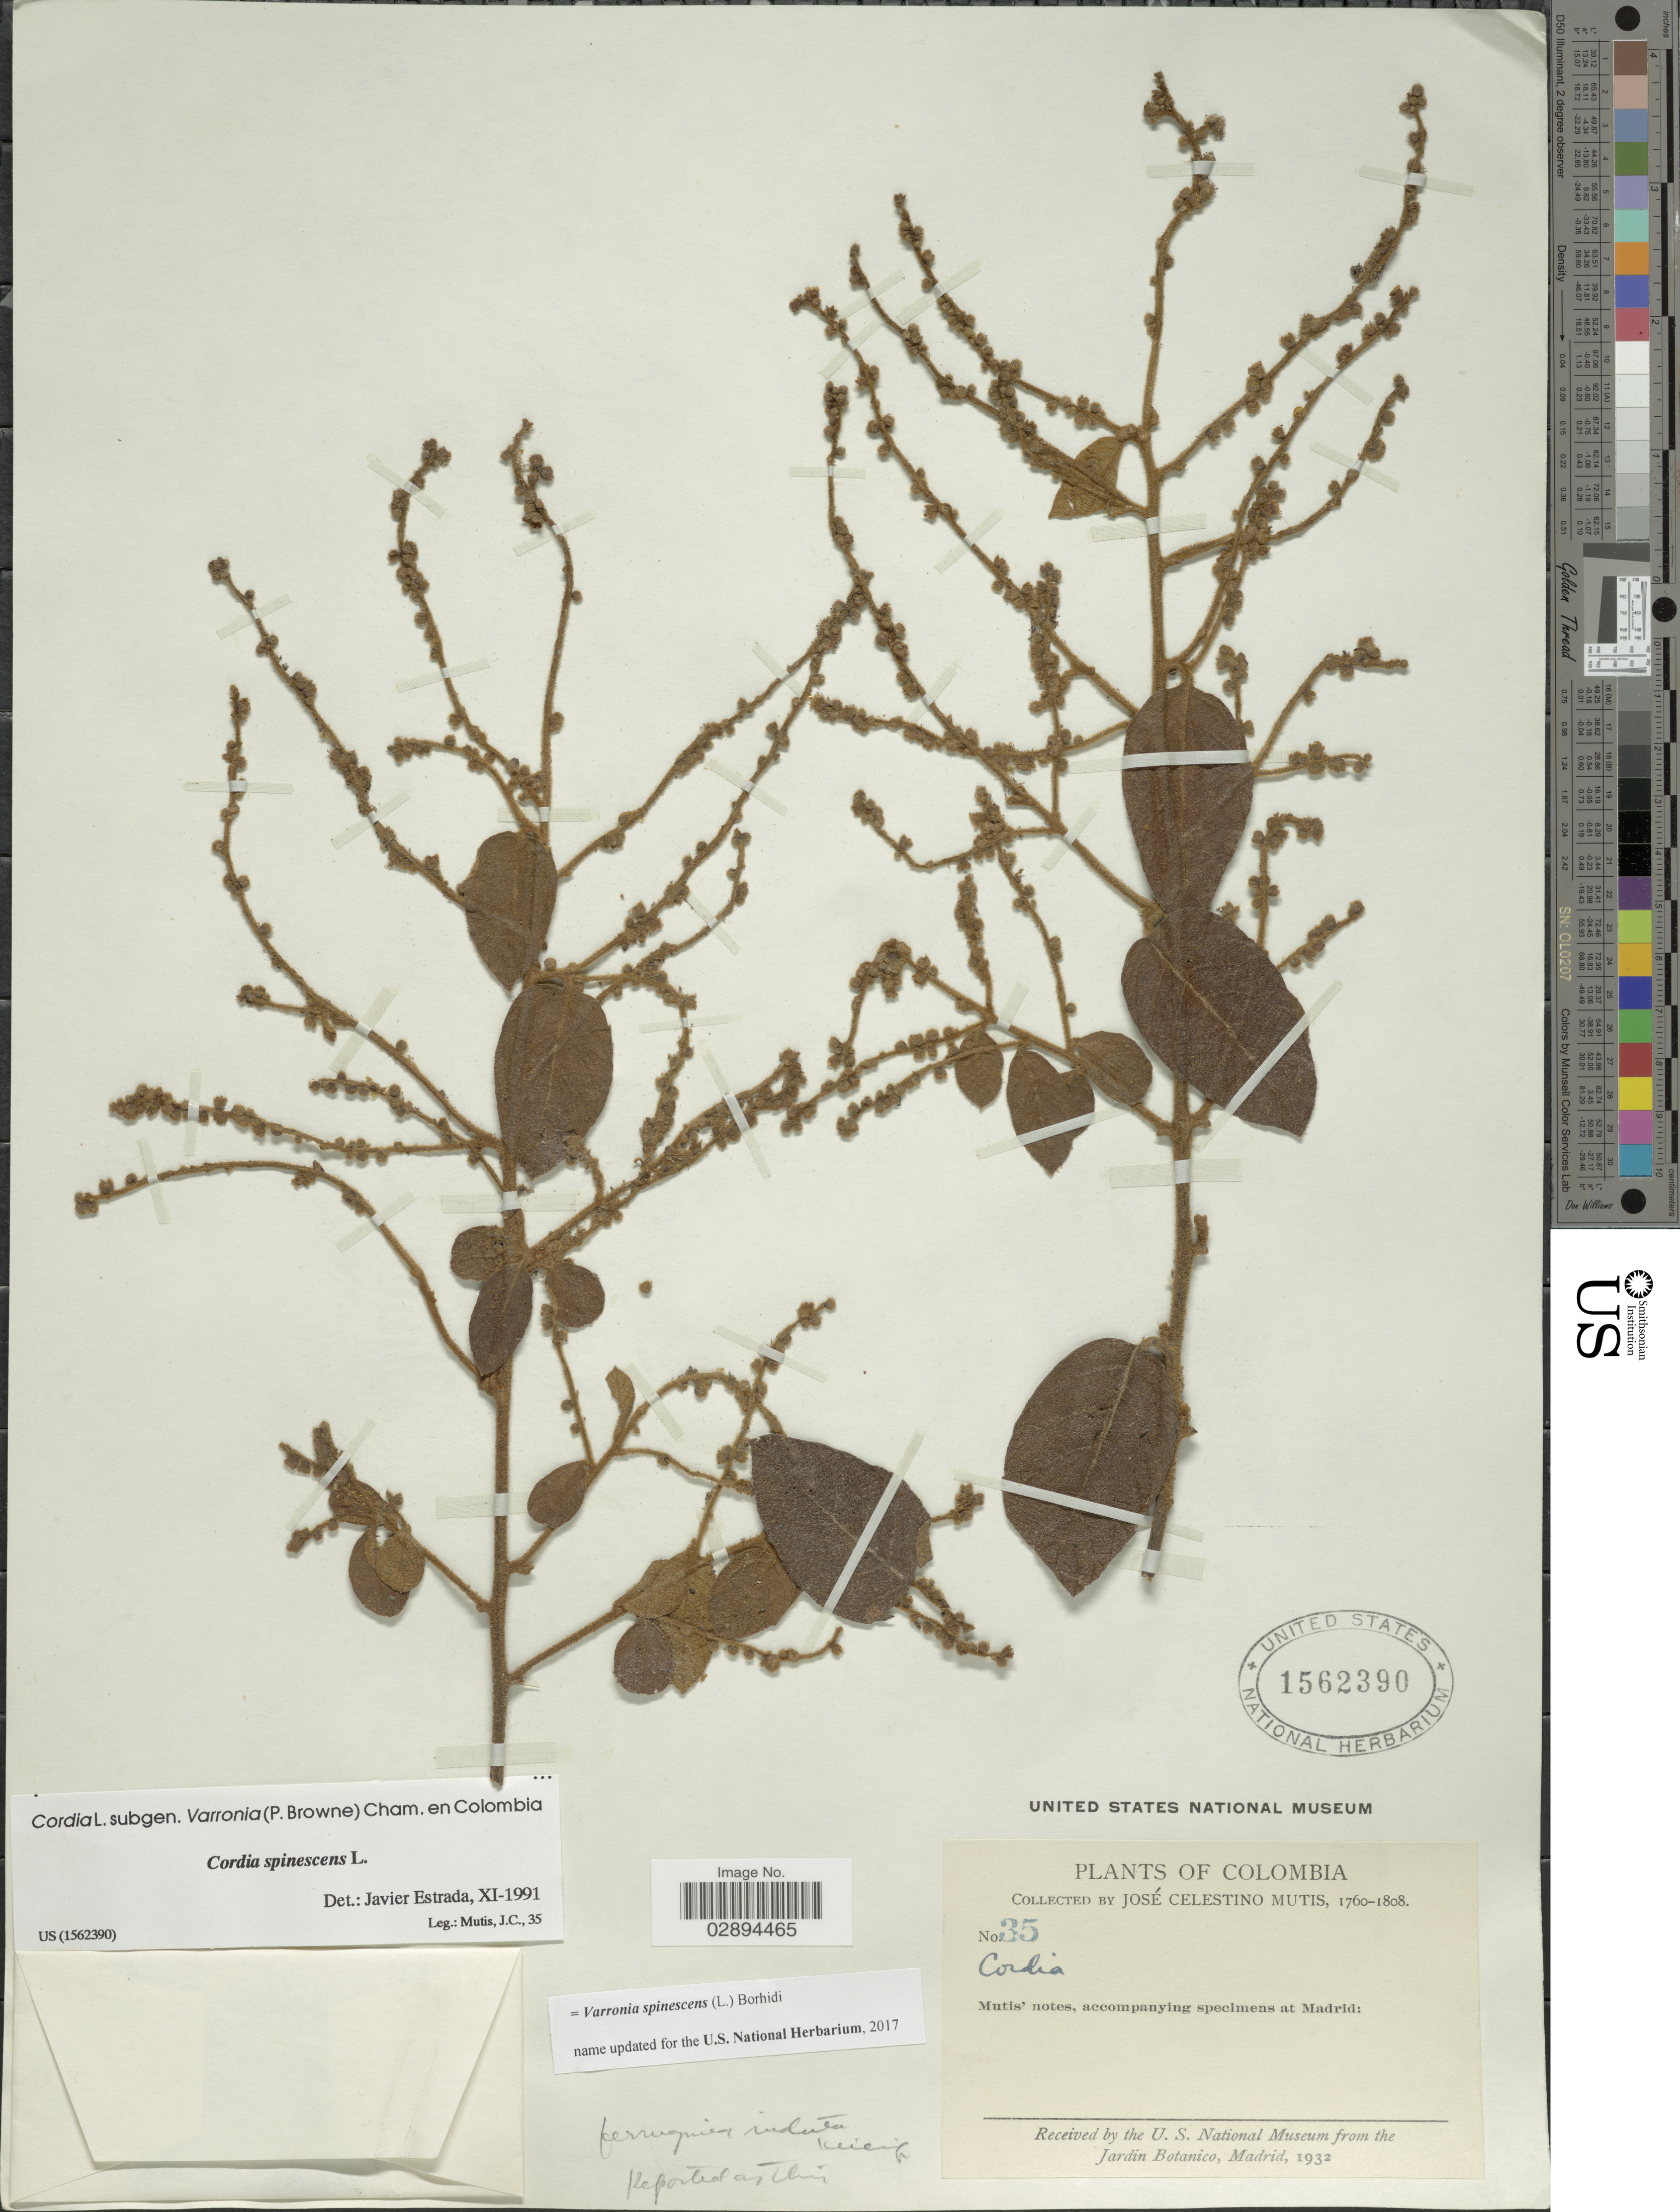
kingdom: Plantae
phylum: Tracheophyta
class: Magnoliopsida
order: Boraginales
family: Cordiaceae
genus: Varronia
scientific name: Varronia spinescens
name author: (L.) Borhidi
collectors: J. C. B. Mutis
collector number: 35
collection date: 1760/1808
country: Colombia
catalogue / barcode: US 1562390